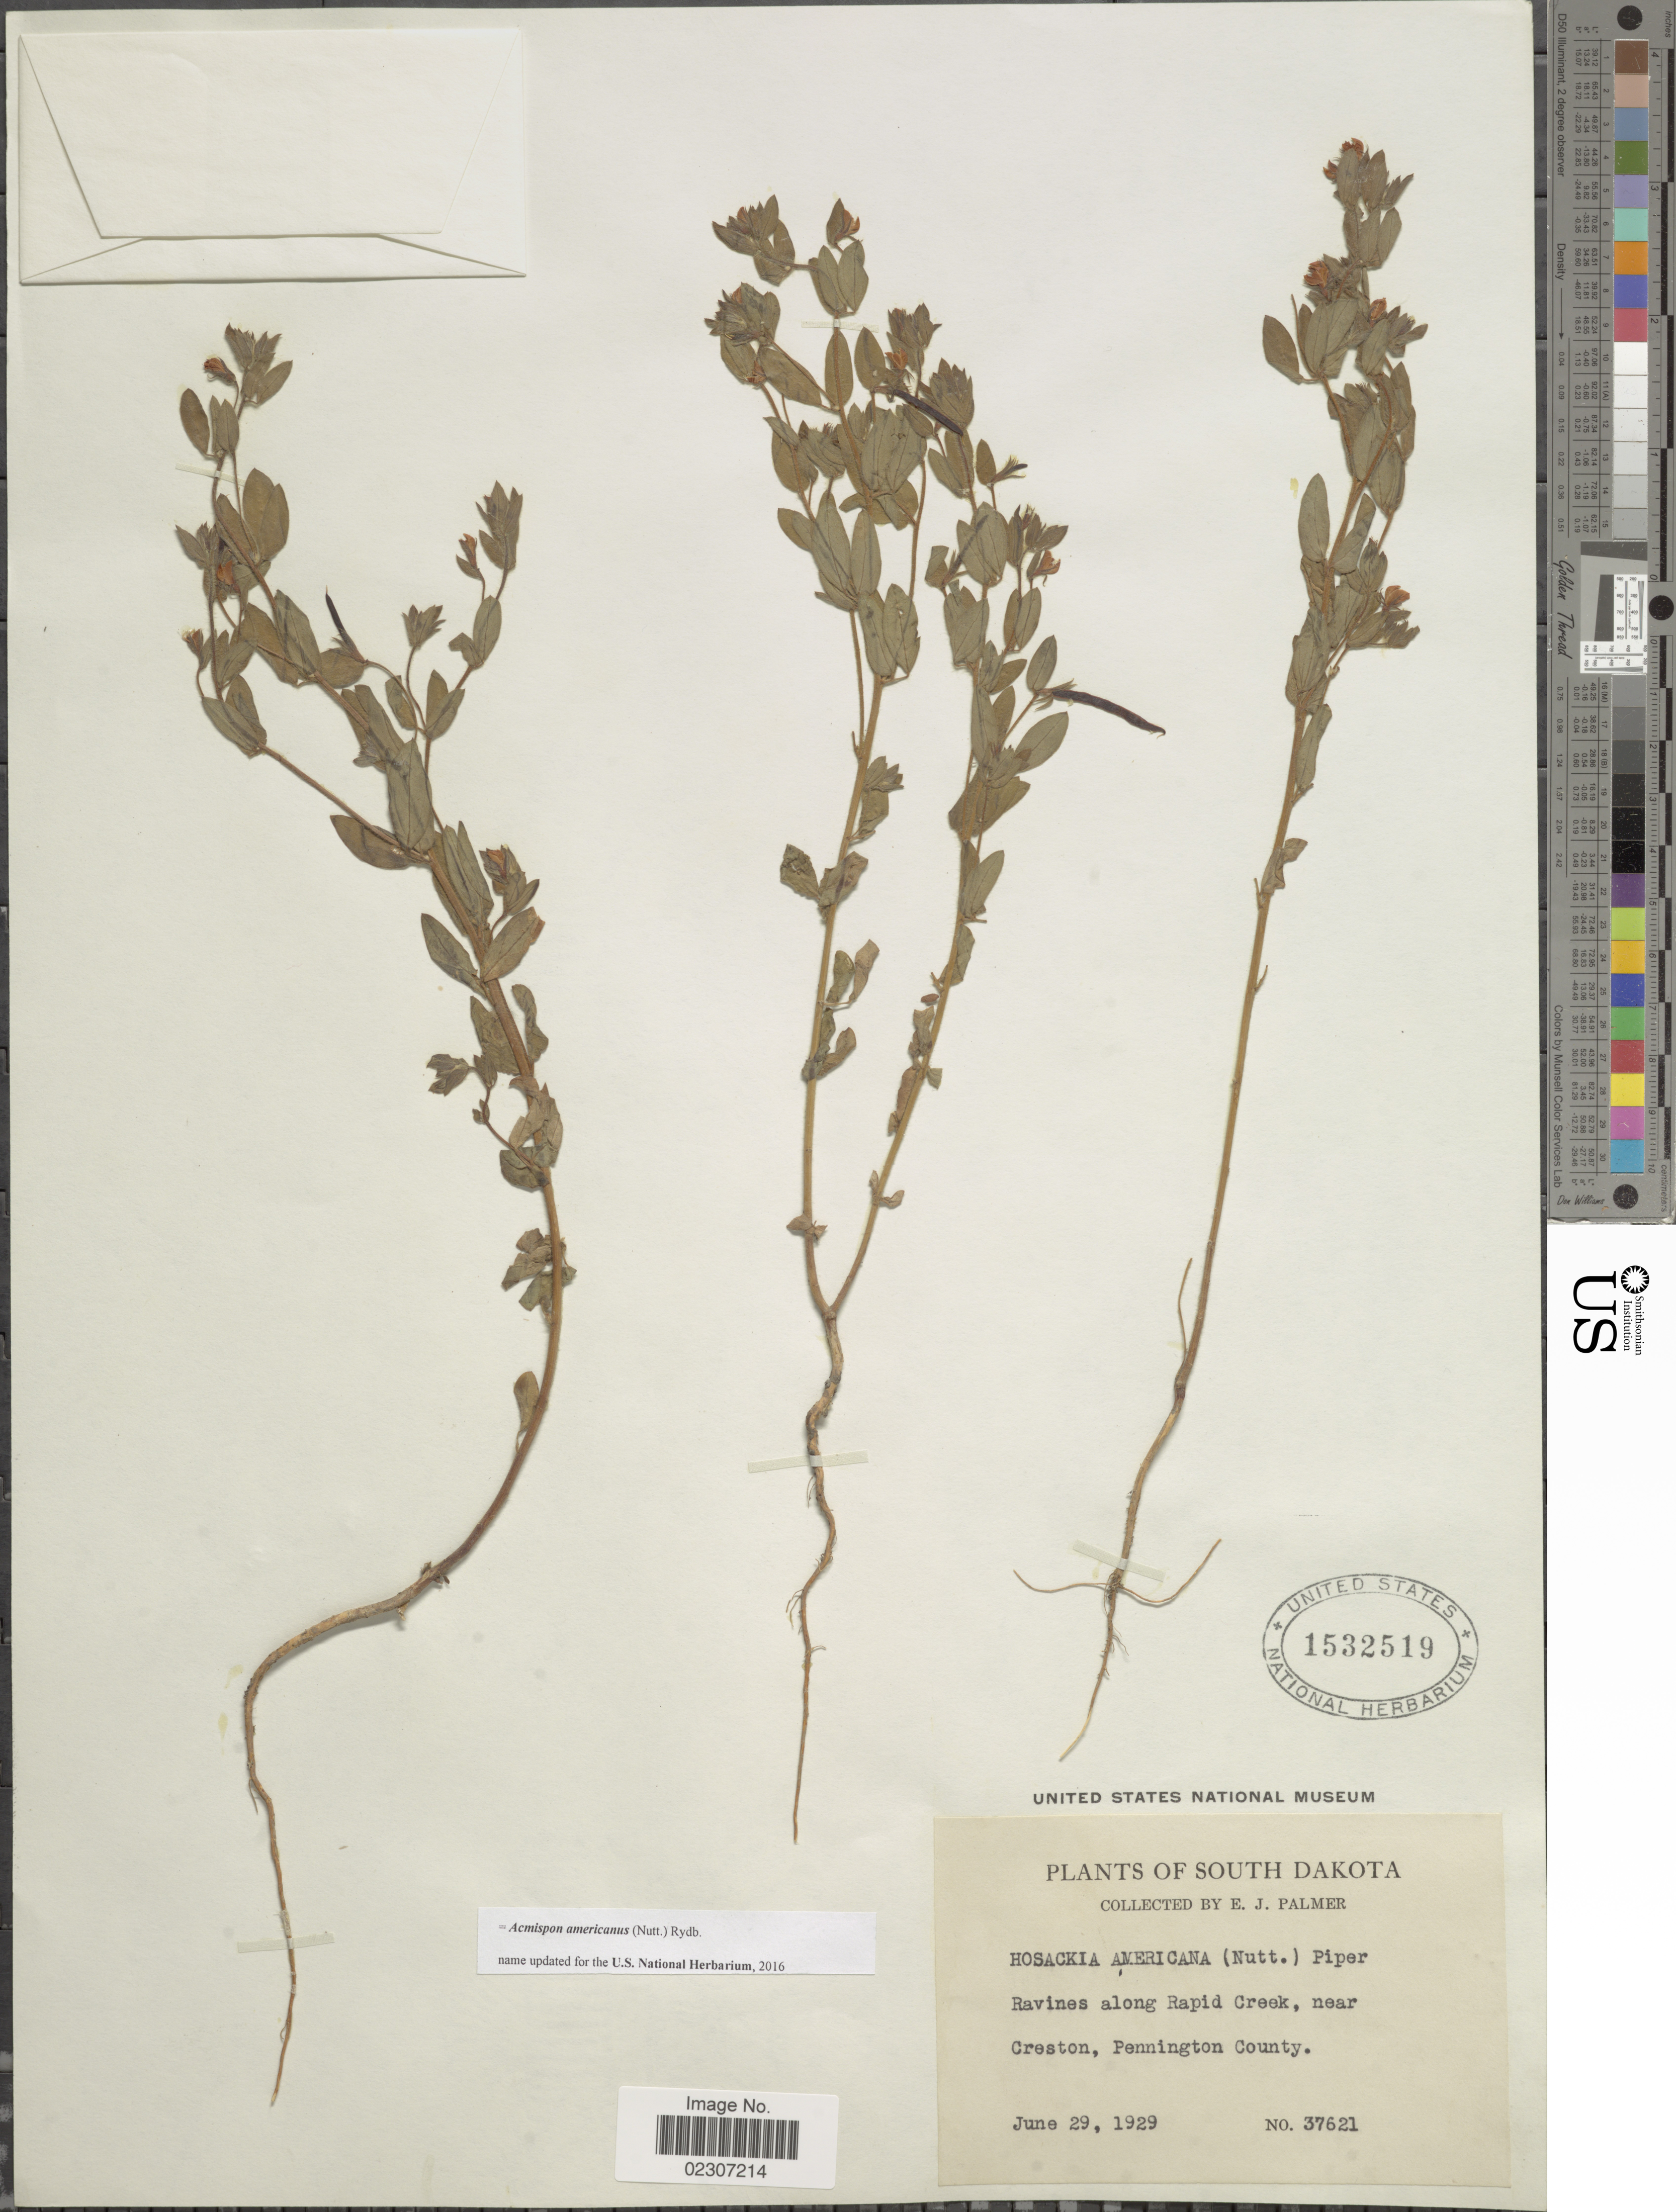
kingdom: Plantae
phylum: Tracheophyta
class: Magnoliopsida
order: Fabales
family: Fabaceae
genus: Acmispon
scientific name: Acmispon americanus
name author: (Nutt.) Rydb.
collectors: E. J. Palmer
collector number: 37621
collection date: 1929-06-29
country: United States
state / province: South Dakota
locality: South Dakota, Ravines along Rapid Creek, near Creston , Pennington County.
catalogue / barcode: US 1532519